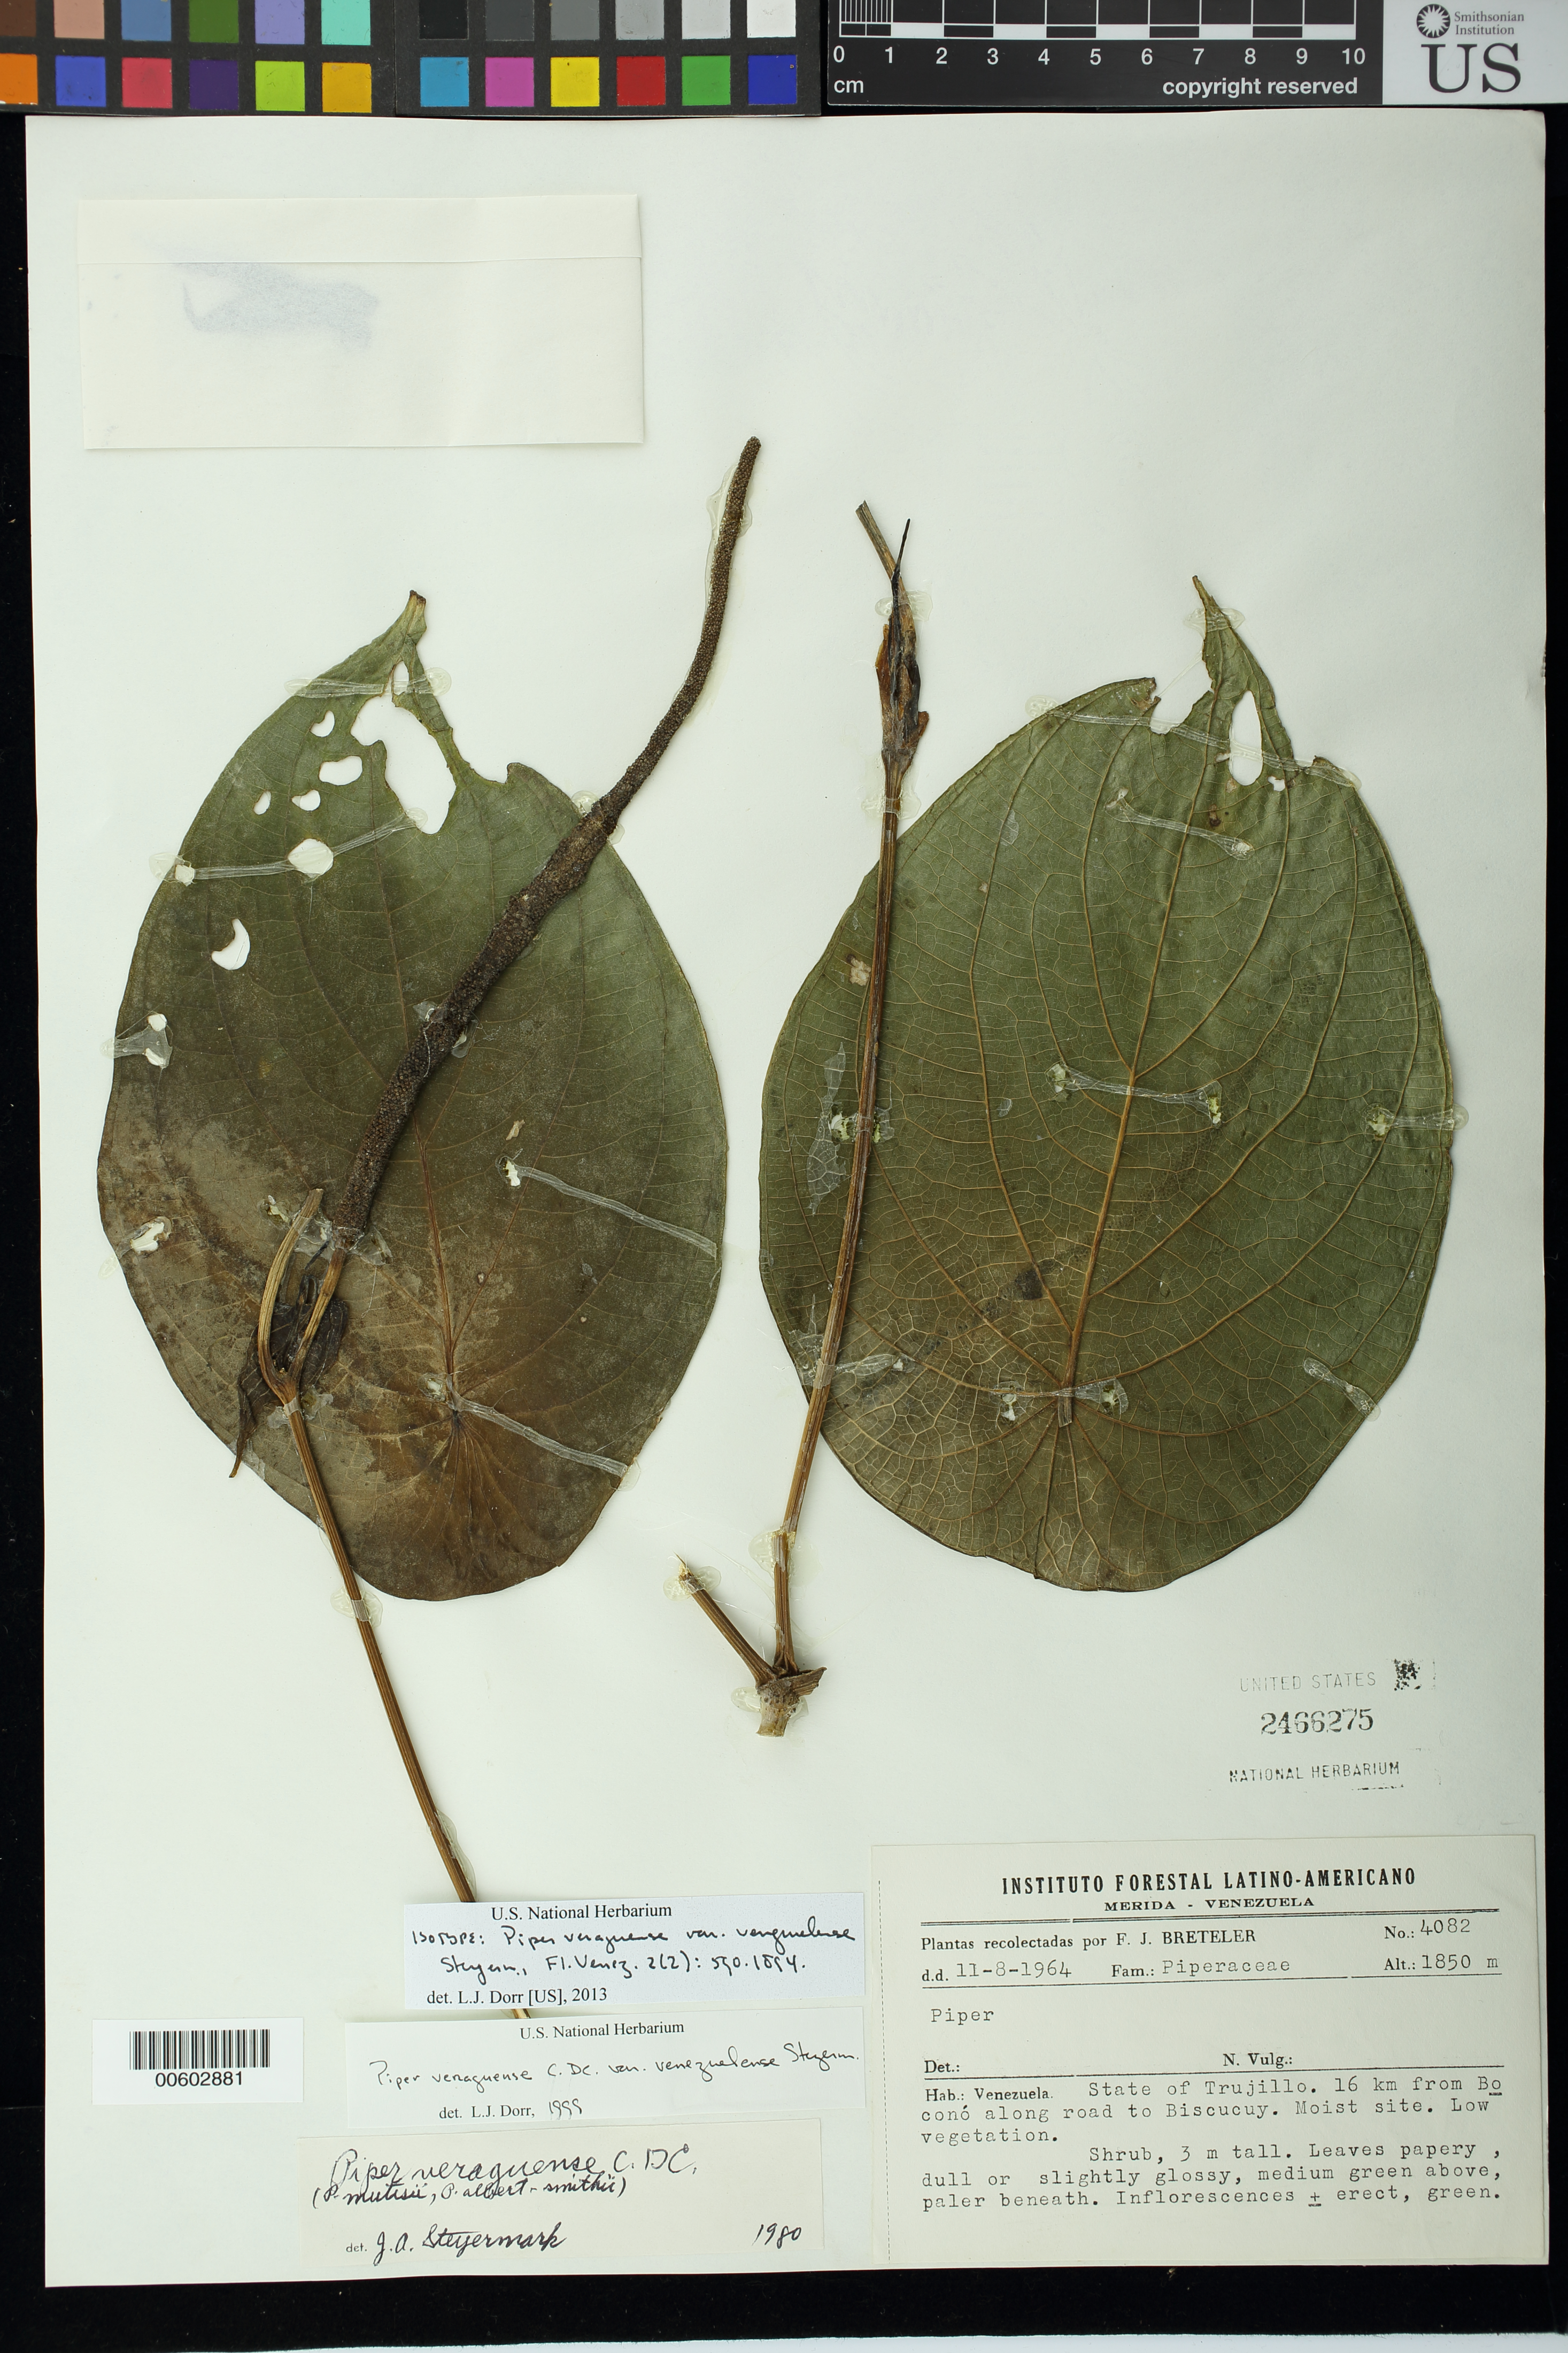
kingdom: Plantae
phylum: Tracheophyta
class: Magnoliopsida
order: Piperales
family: Piperaceae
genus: Piper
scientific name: Piper veraguense var. venezuelense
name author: Steyerm.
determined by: Dorr, L. J., (BOT), Smithsonian Institution - National Museum of Natural History (UNITED STATES)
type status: Isotype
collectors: F. J. Breteler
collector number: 4082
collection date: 1964-08-11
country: Venezuela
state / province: Trujillo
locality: State of Trujillo. 16 km from Boconó along road to Biscucuy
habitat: Moist site, low vegetation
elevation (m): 1850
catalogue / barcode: US 2466275